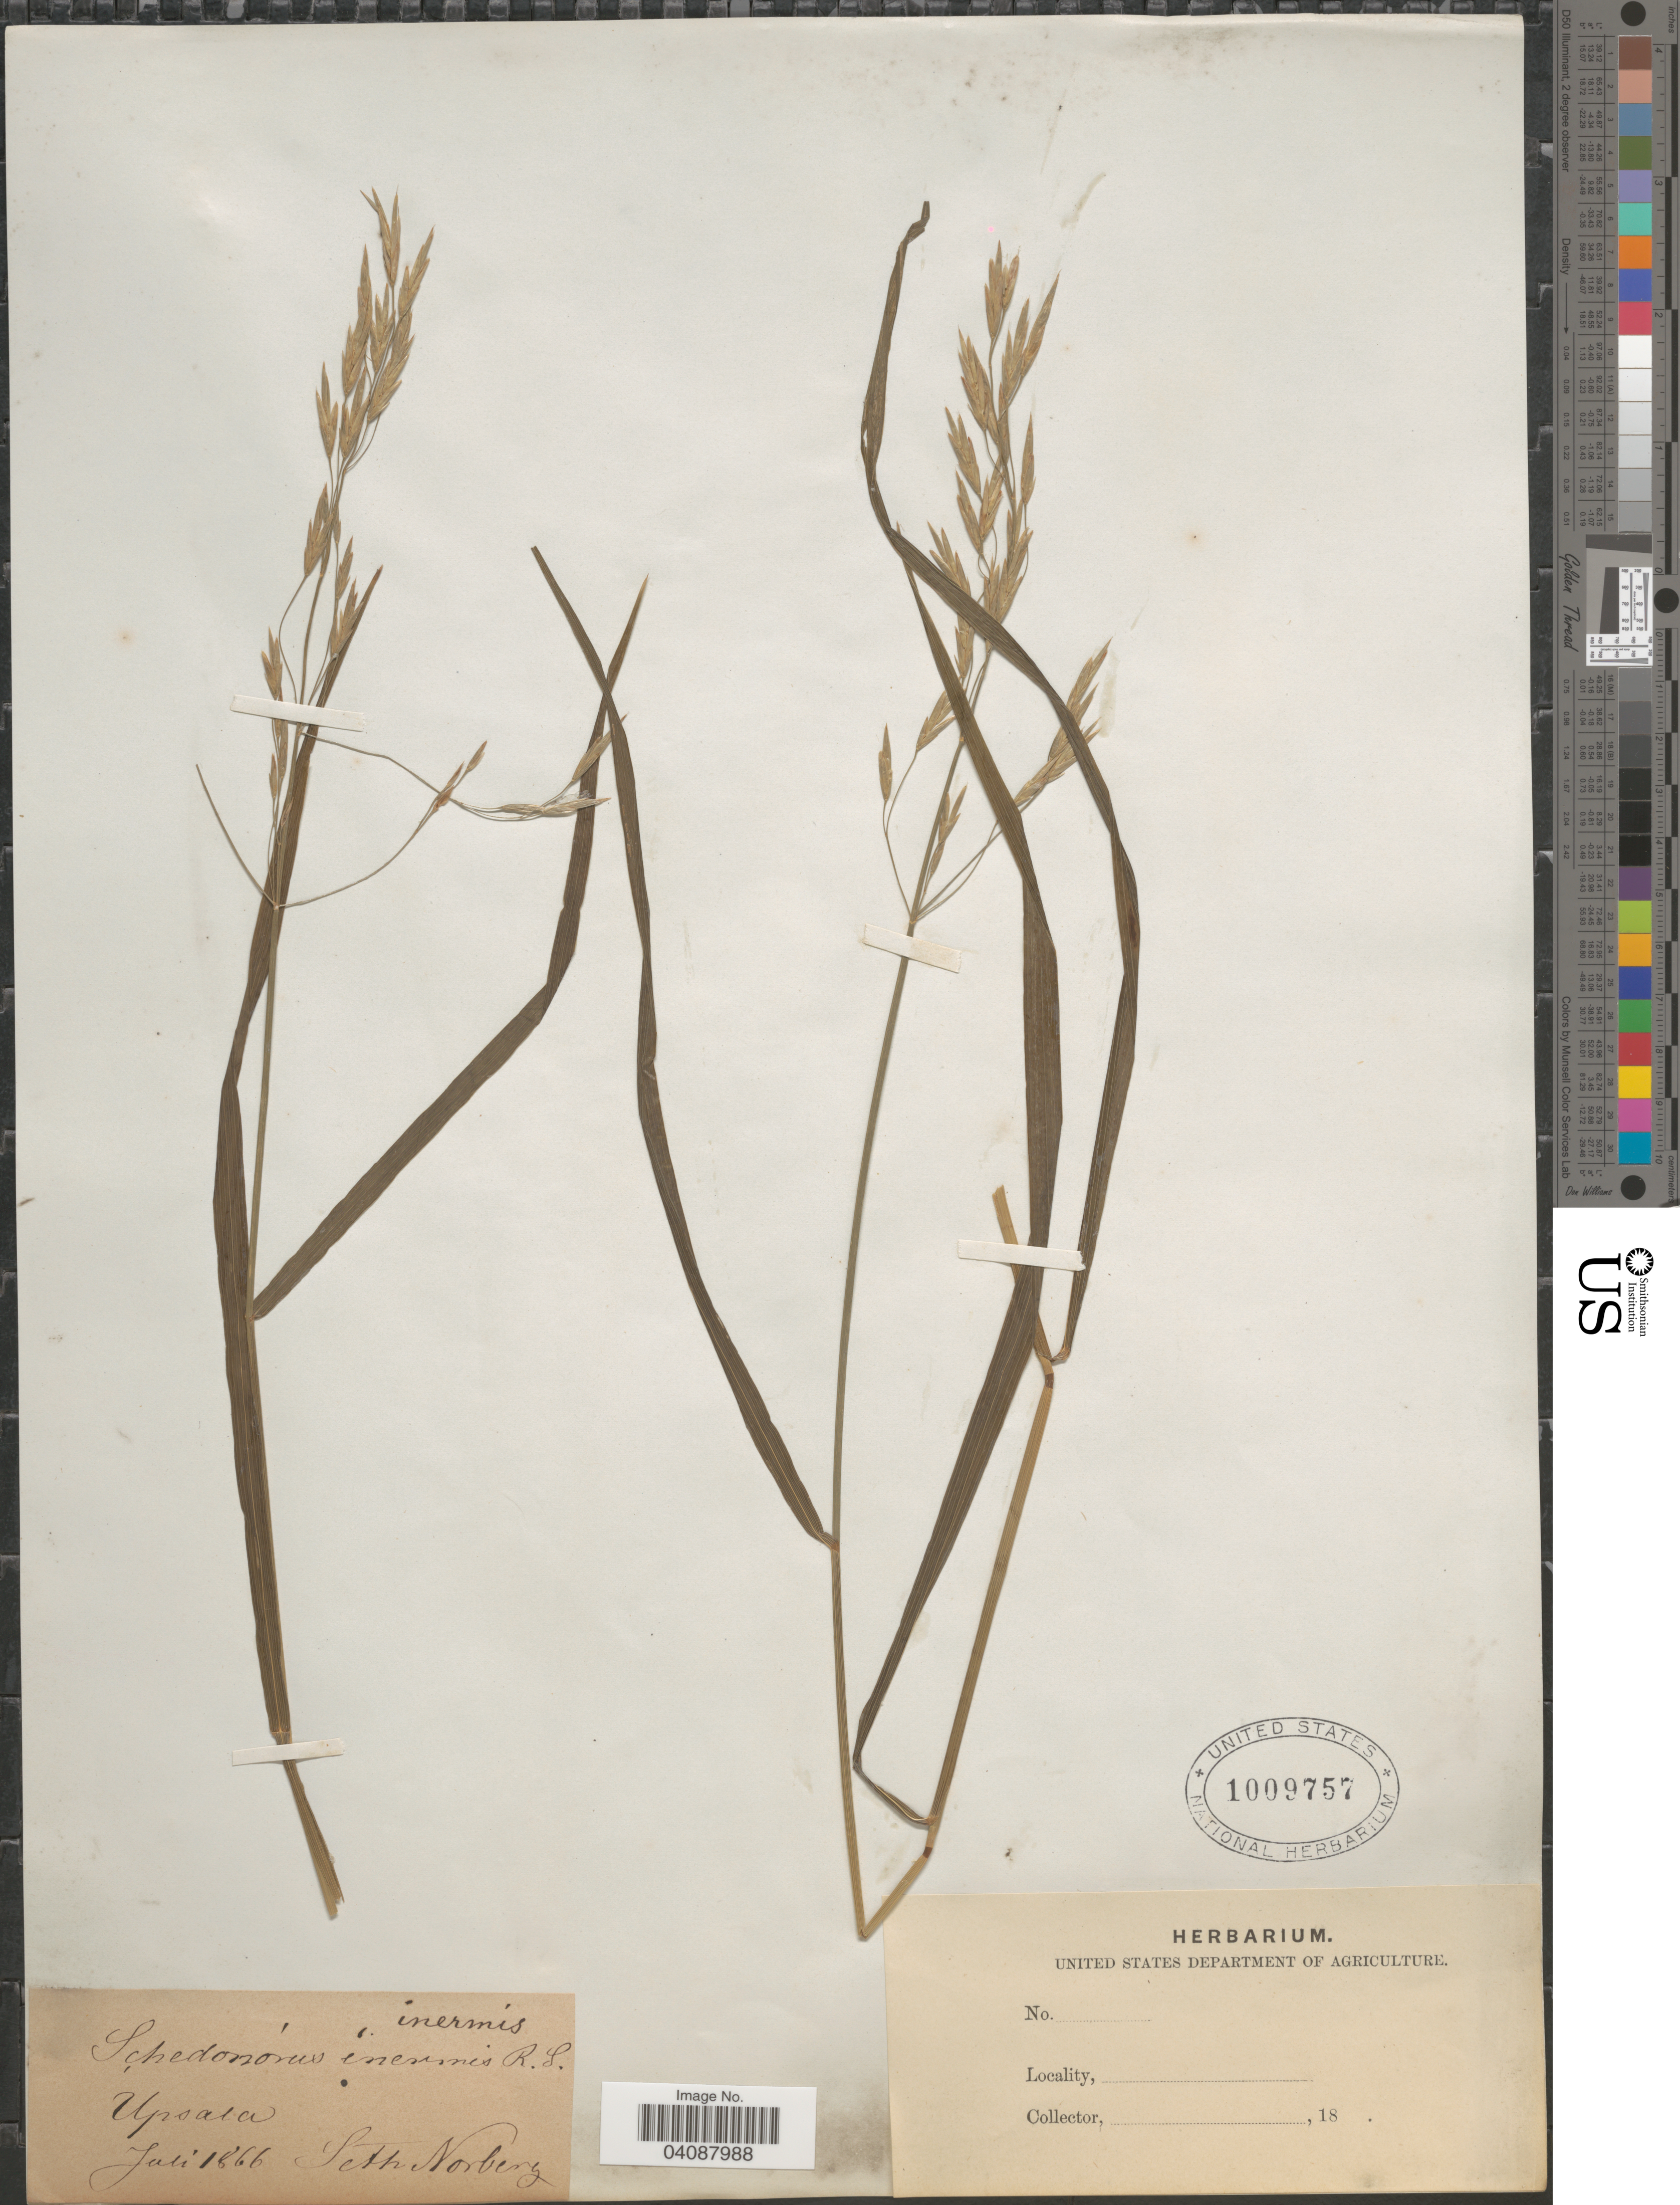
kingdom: Plantae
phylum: Tracheophyta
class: Liliopsida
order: Poales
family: Poaceae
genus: Bromus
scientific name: Bromus inermis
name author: Leyss.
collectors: S. Norberg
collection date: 1866-07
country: Sweden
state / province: Uppsala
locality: Upsala.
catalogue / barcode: US 1009757